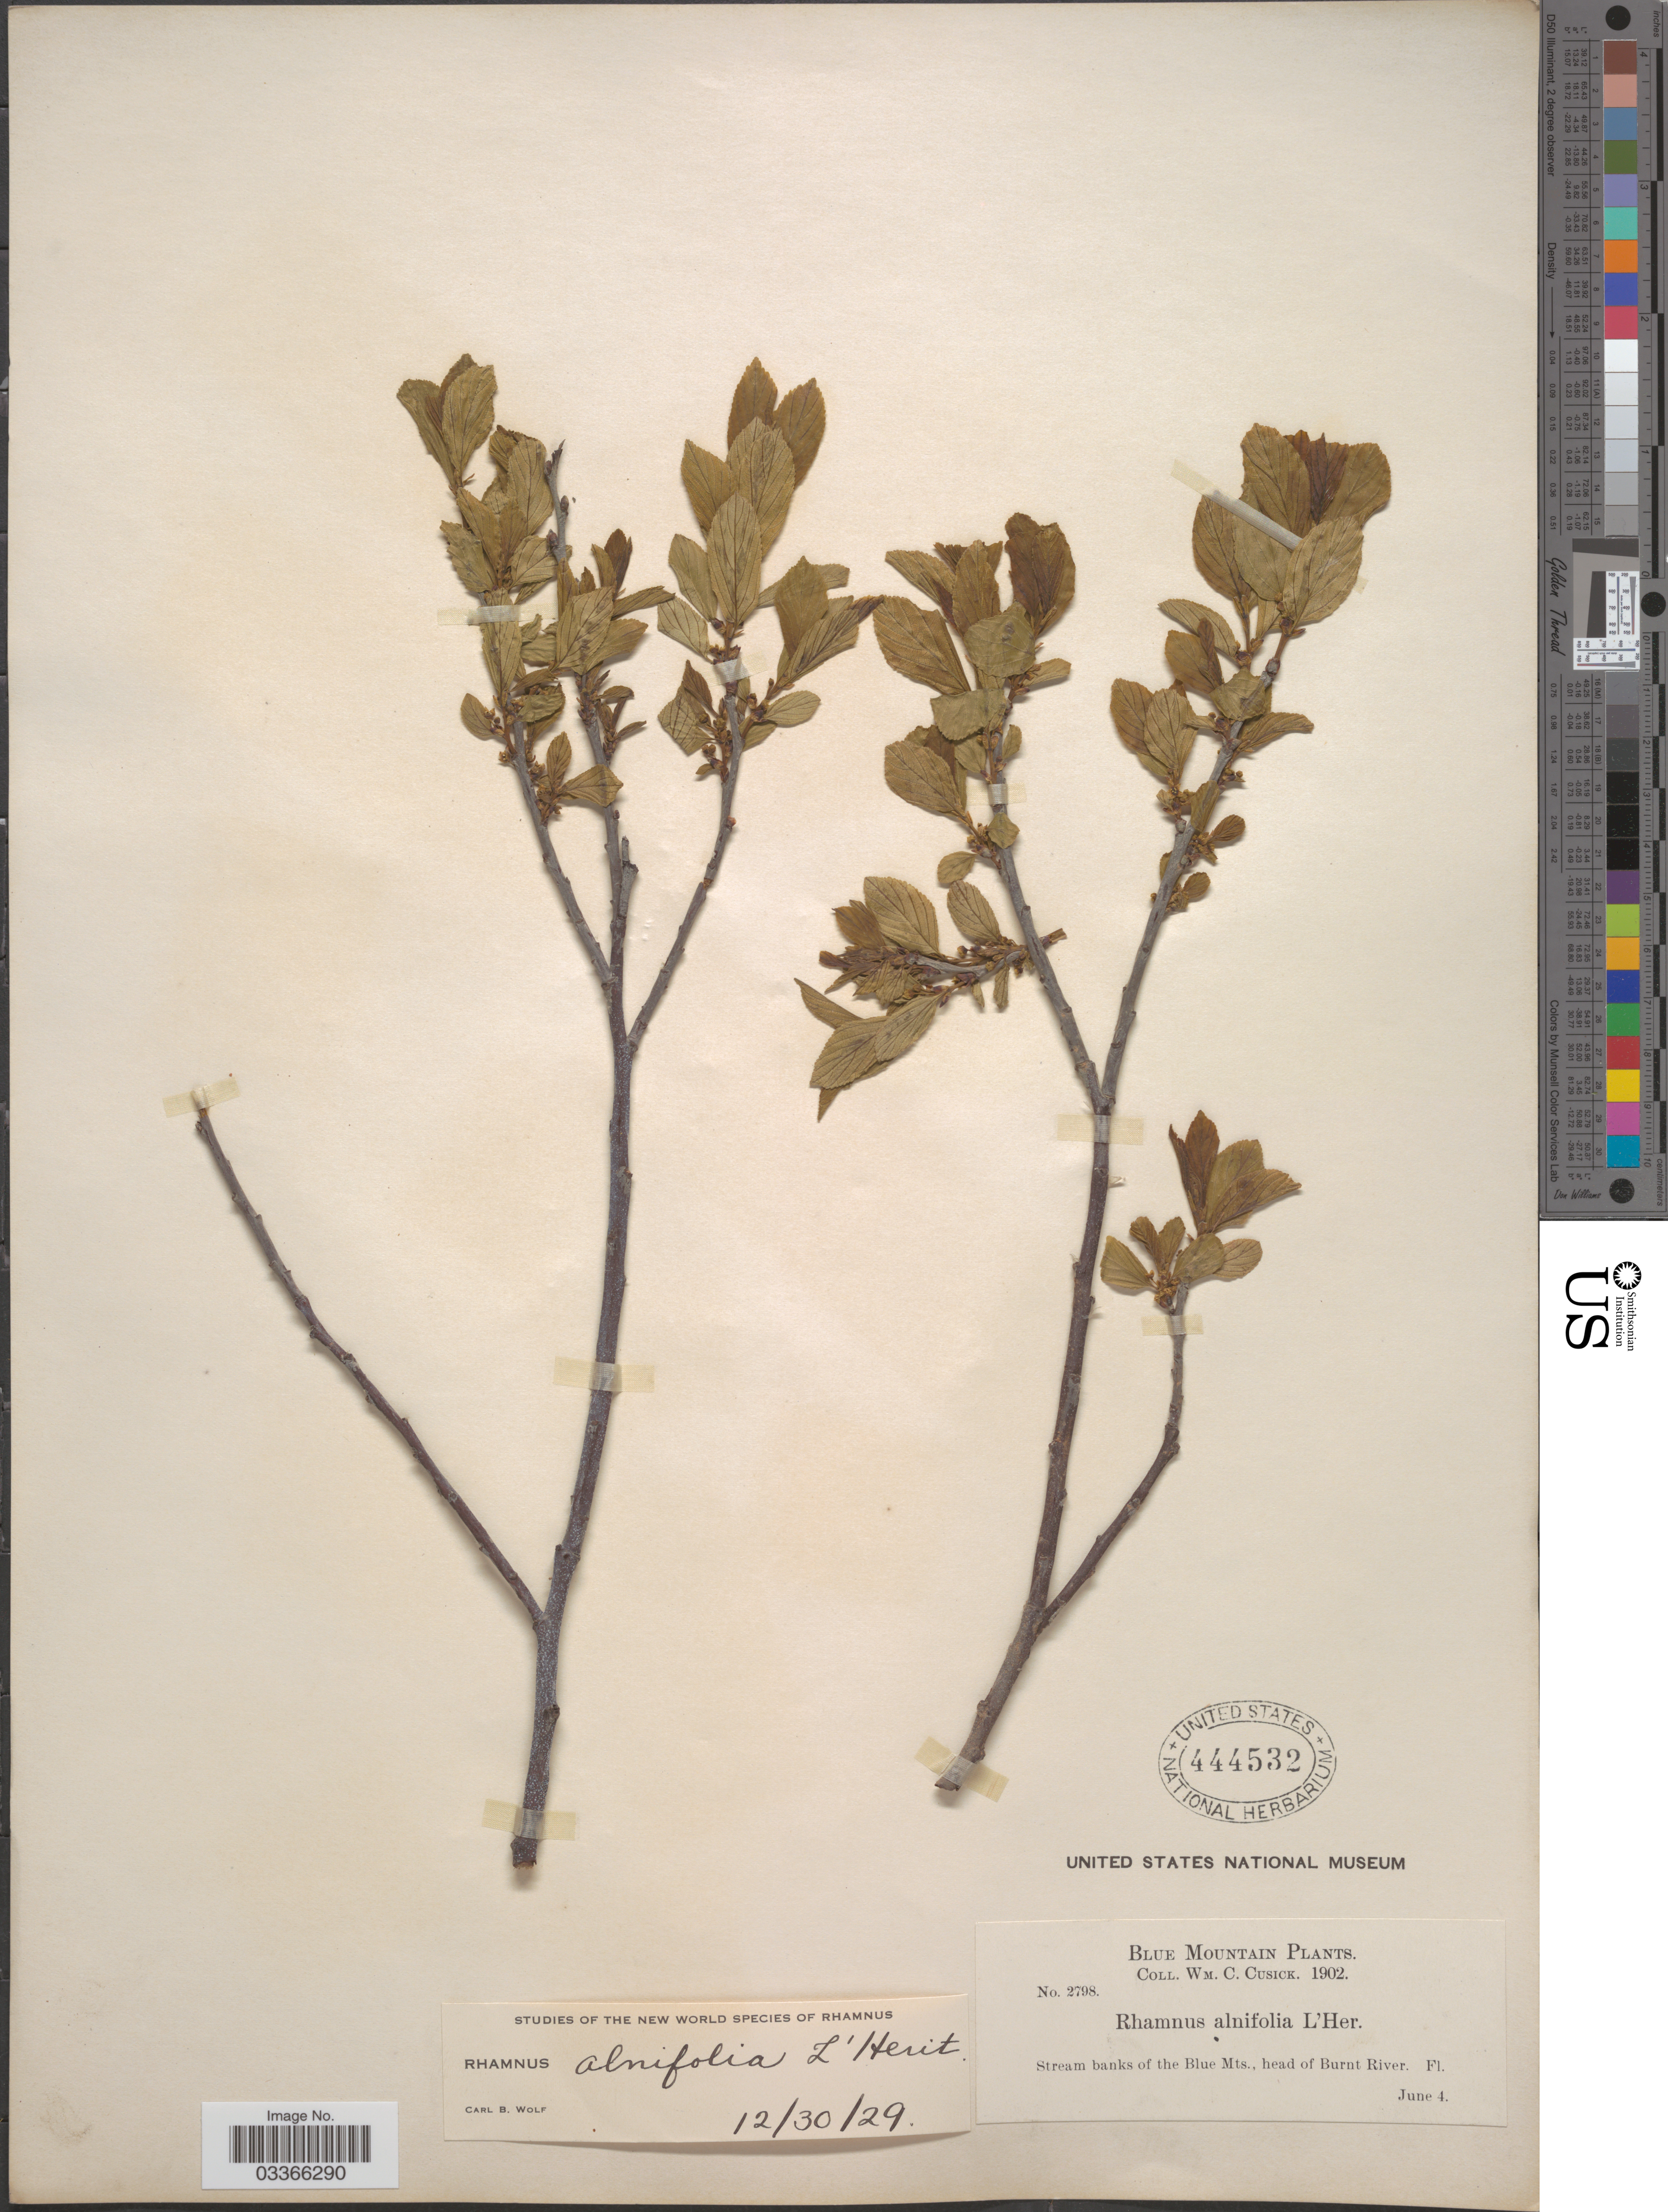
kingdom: Plantae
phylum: Tracheophyta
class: Magnoliopsida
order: Rosales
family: Rhamnaceae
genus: Rhamnus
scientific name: Rhamnus alnifolia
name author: L'Hér.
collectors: W. C. Cusick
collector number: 2798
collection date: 1902-06-04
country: United States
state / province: Florida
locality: Blue Mountain, Stream banks of the Blue Mts., head of Burnt River.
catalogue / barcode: US 444532